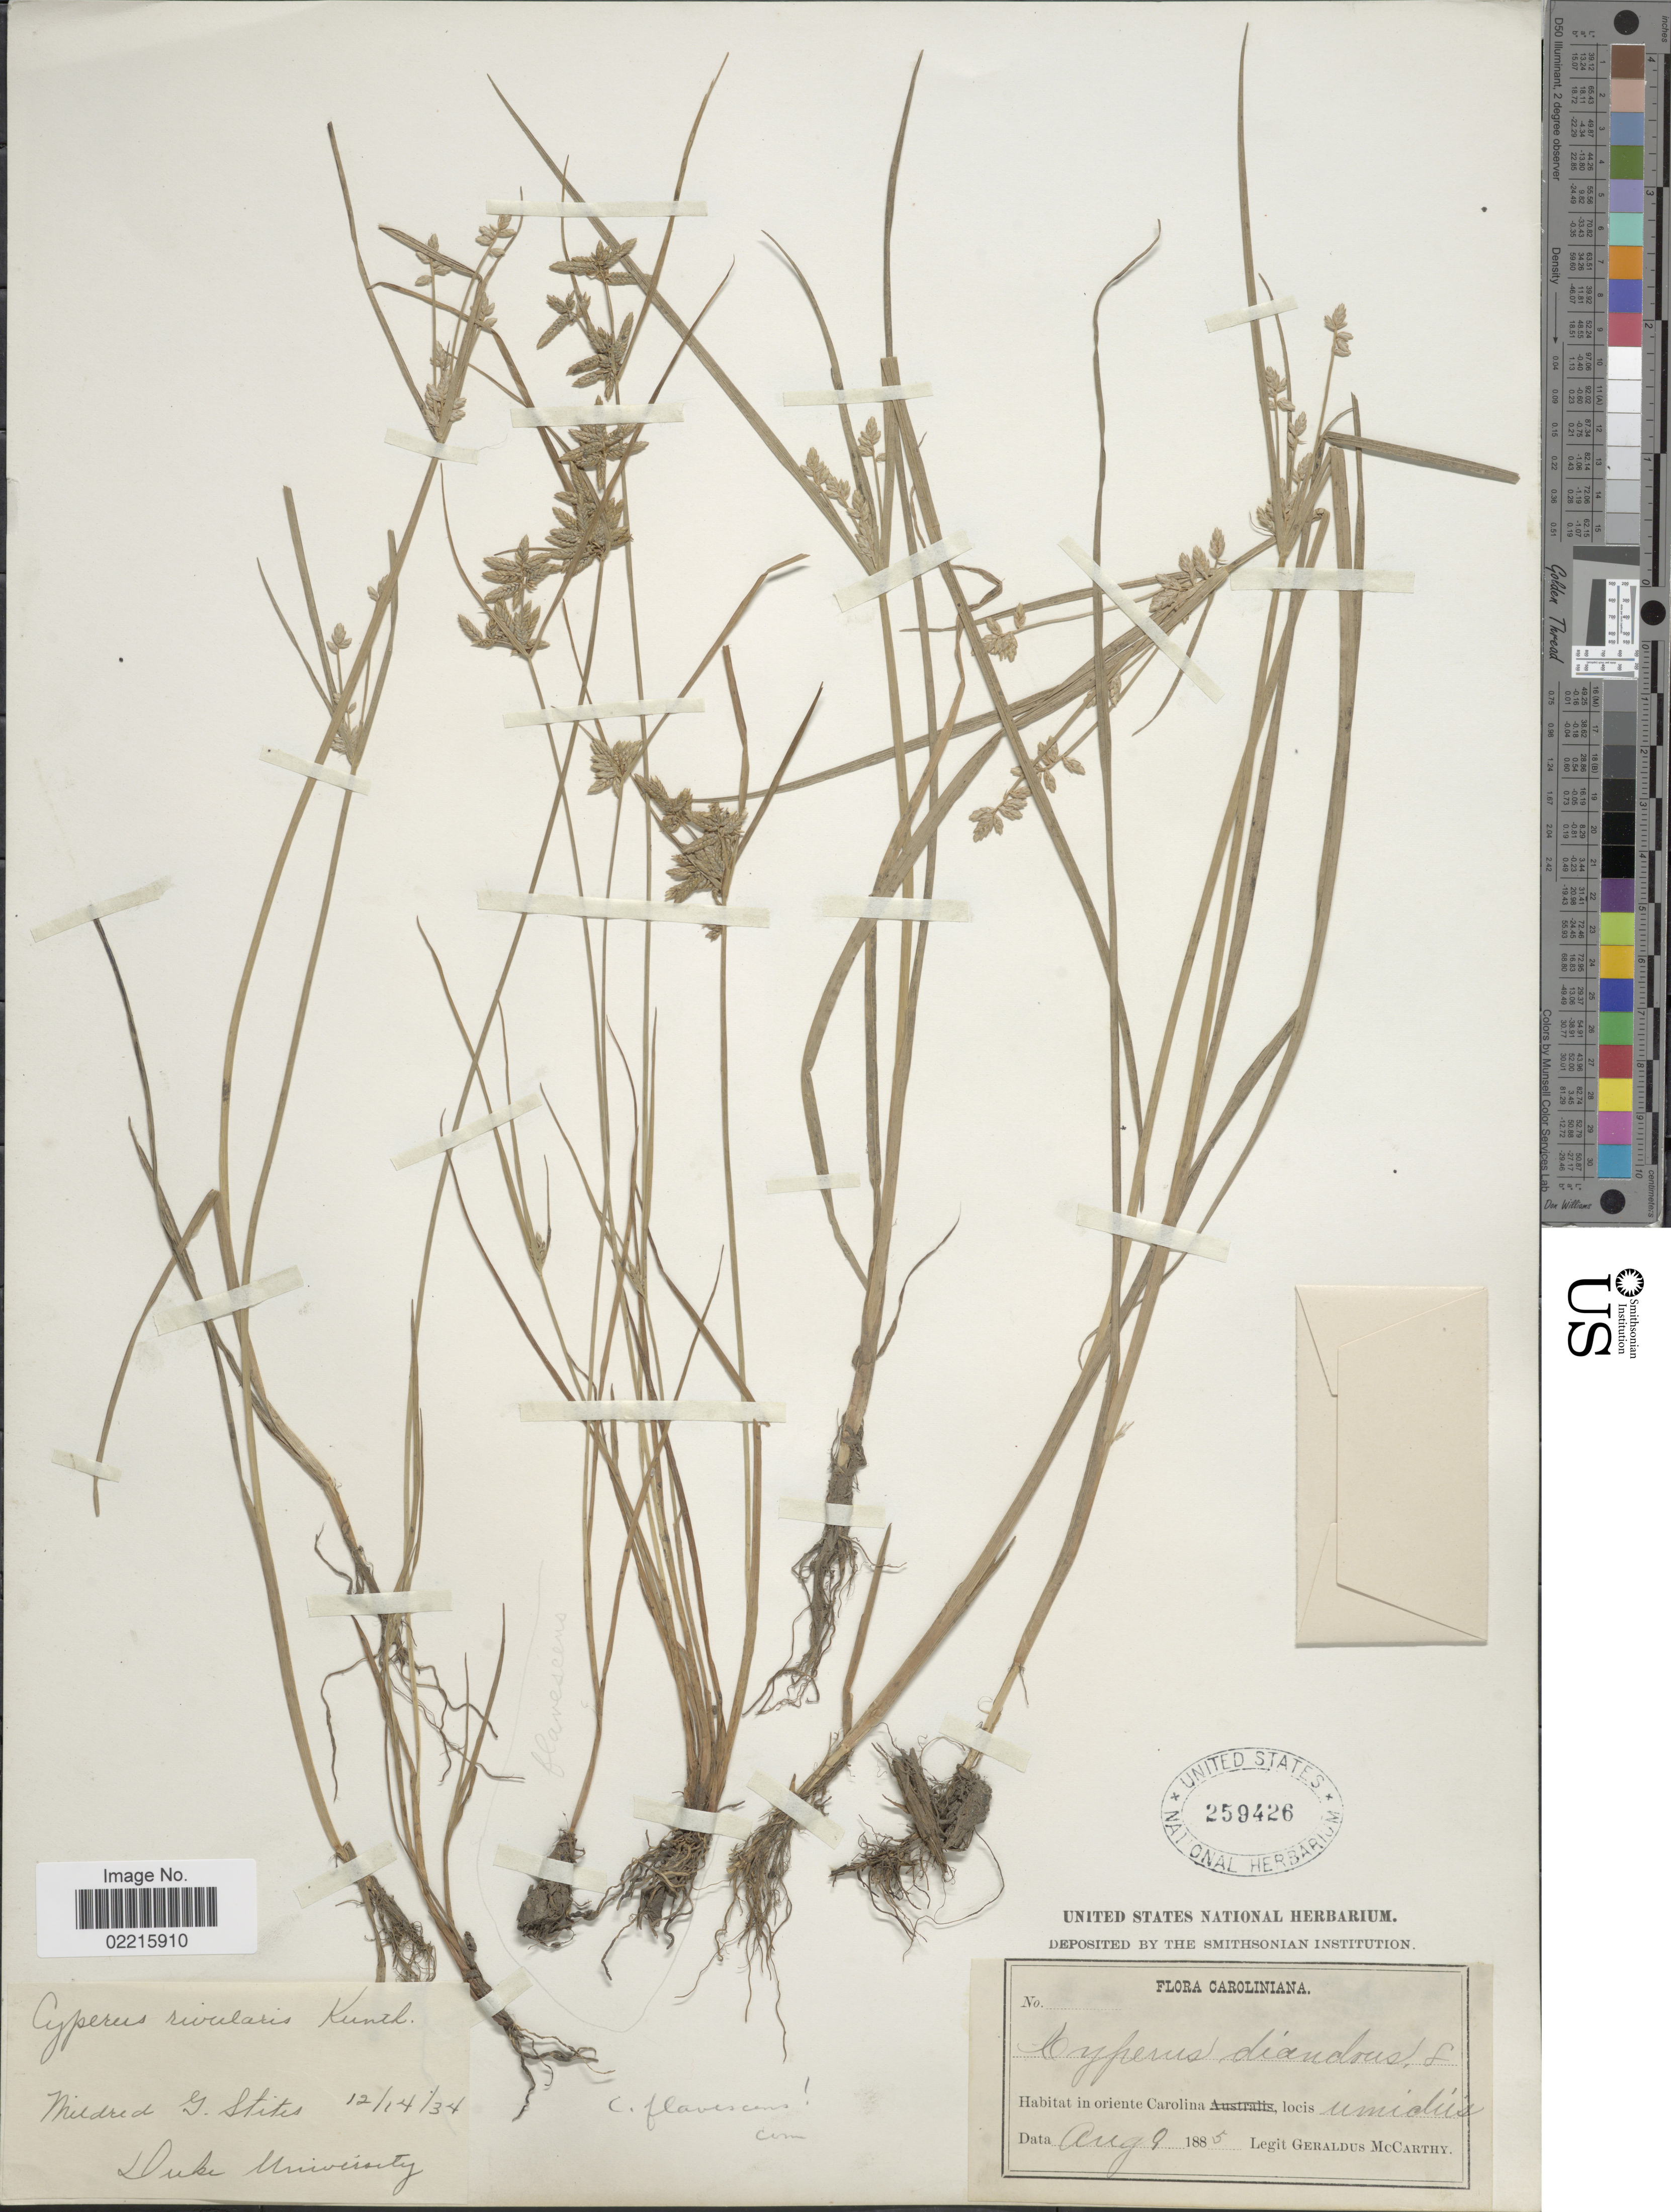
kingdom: Plantae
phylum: Tracheophyta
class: Liliopsida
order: Poales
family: Cyperaceae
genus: Cyperus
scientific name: Cyperus flavescens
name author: L.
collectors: M. Stites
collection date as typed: Transcribed d/m/y: 14/12/34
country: United States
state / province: North Carolina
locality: Duke University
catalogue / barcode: US 259426-2